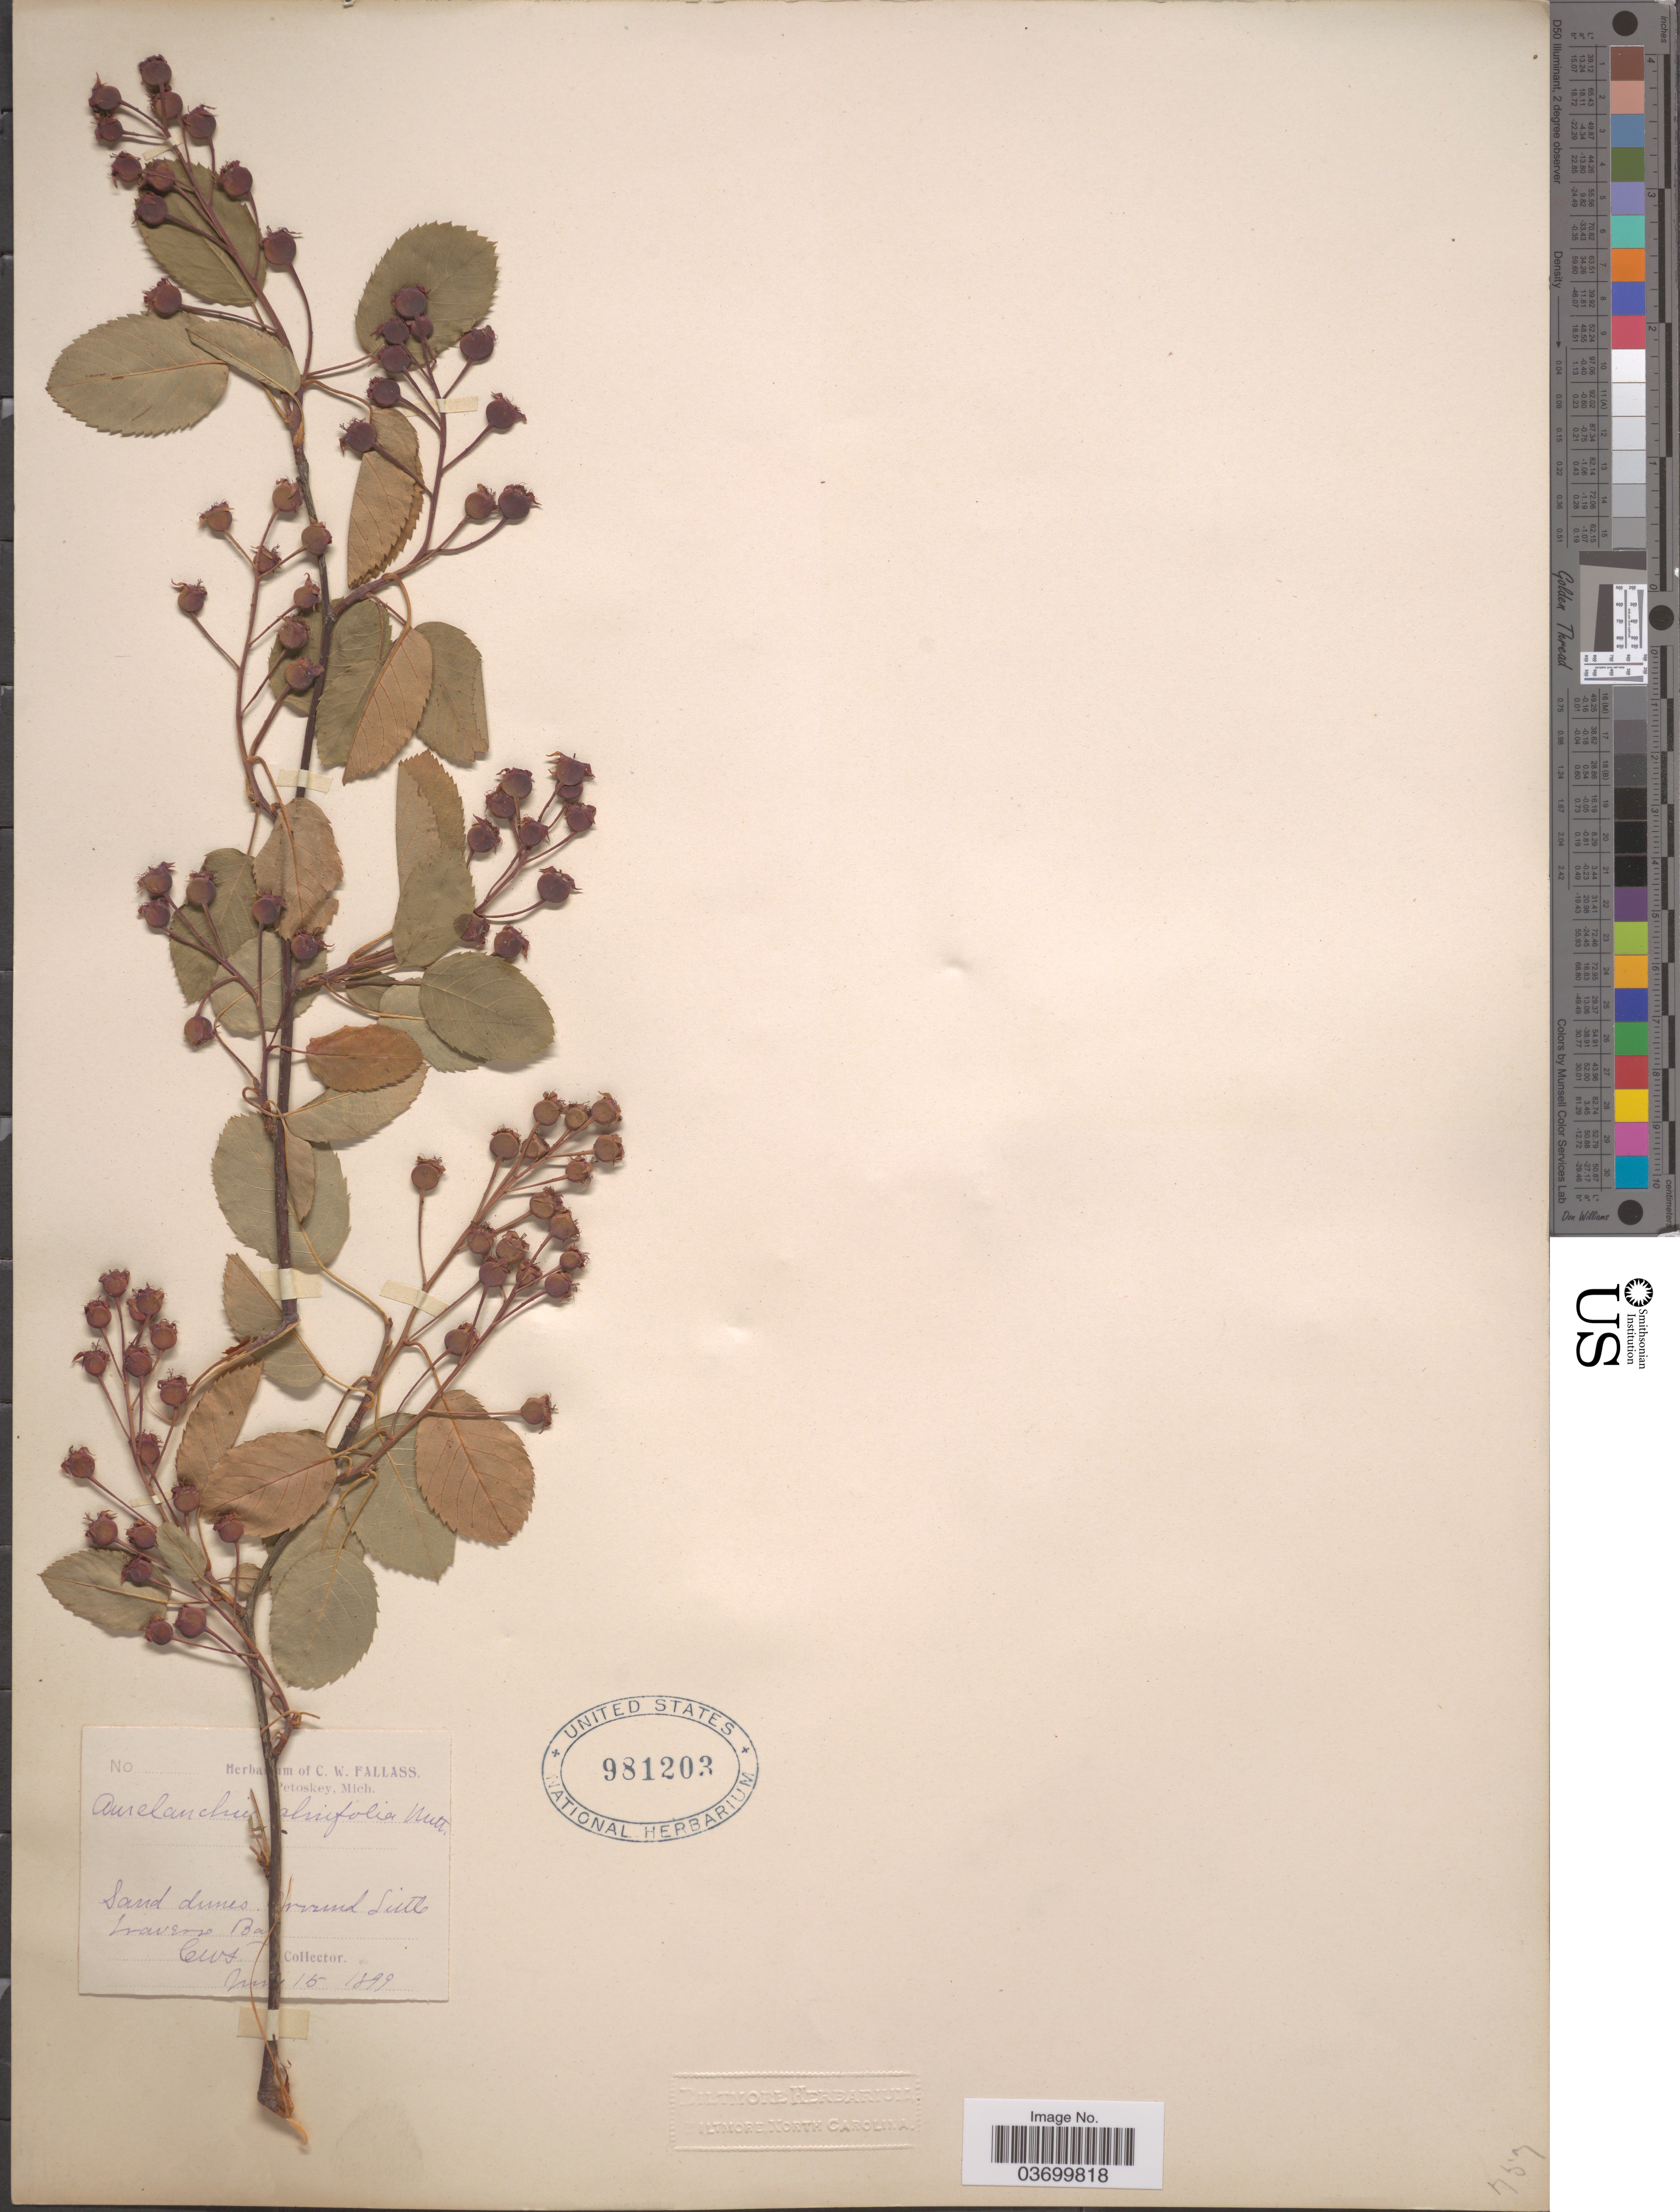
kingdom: Plantae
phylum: Tracheophyta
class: Magnoliopsida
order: Rosales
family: Rosaceae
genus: Amelanchier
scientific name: Amelanchier alnifolia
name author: (Nutt.) Nutt. ex M. Roem.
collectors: C. Fallass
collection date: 1899-06-15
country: United States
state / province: Michigan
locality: Petoskey. Sand dunes. Around Little Traverse Bay.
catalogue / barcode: US 981203